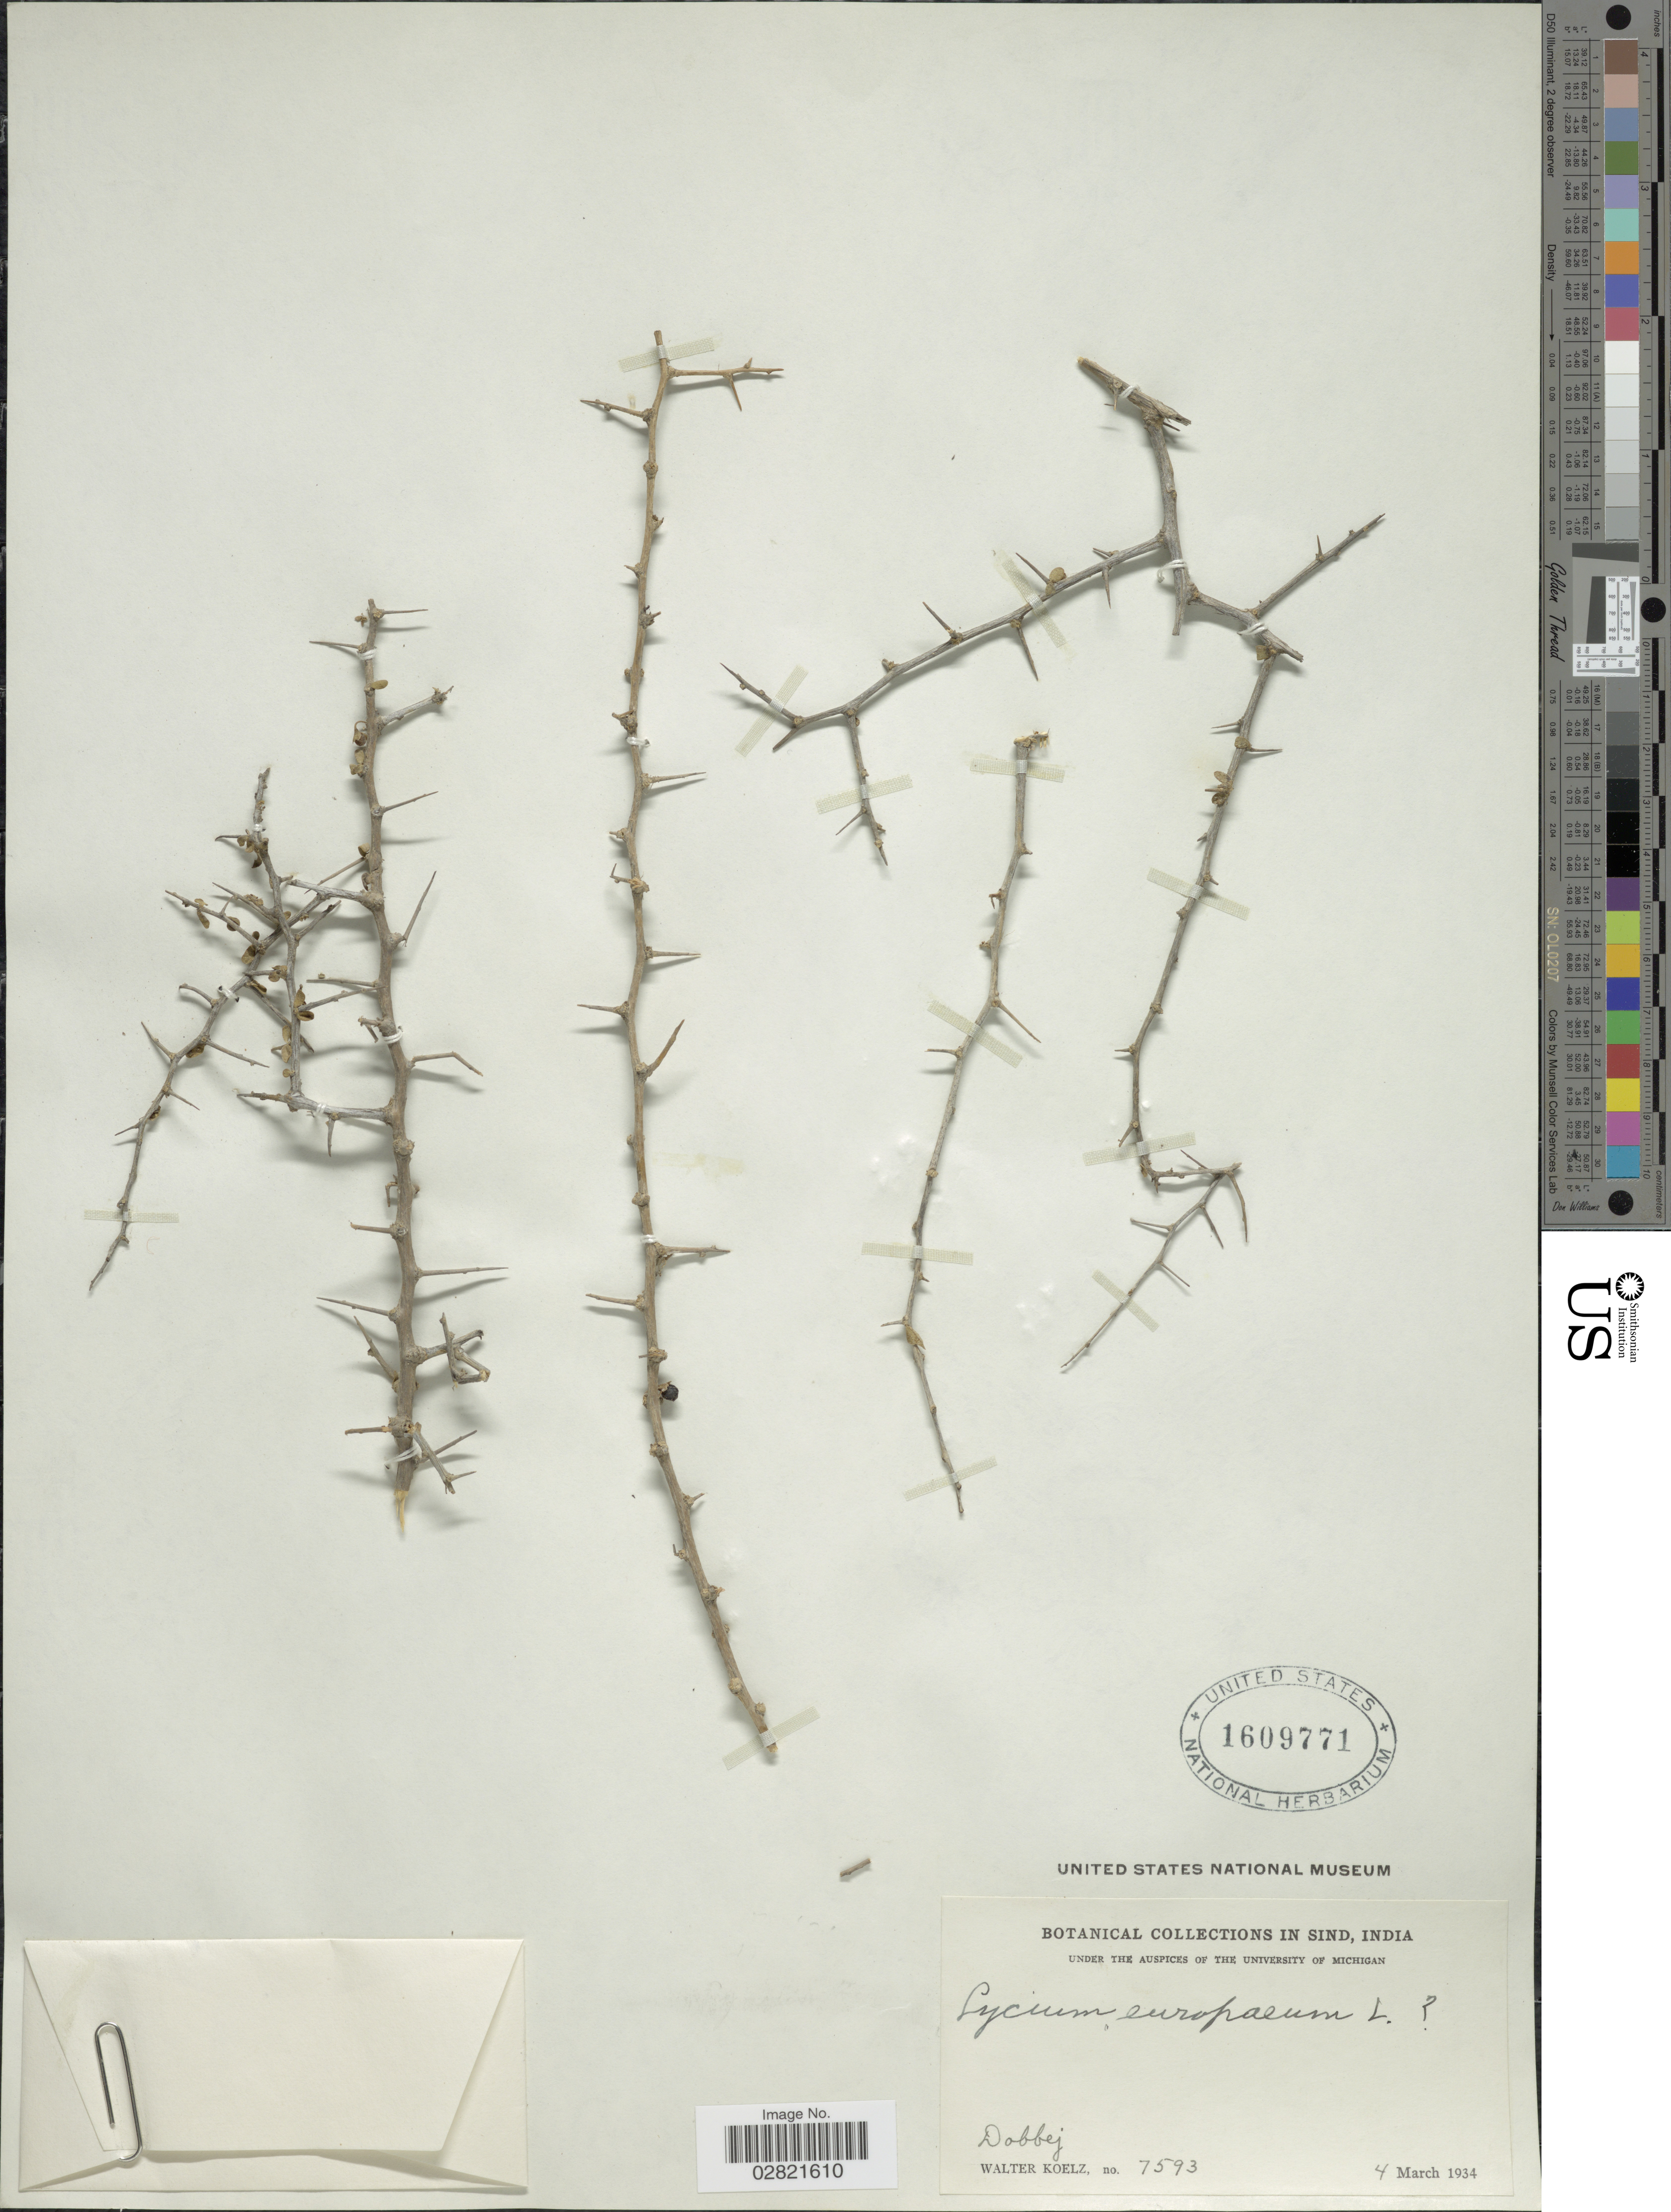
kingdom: Plantae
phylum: Tracheophyta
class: Magnoliopsida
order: Solanales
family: Solanaceae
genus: Lycium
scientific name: Lycium europaeum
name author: L.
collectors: W. N. Koelz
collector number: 7593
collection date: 1934-03-04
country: Pakistan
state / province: Sindh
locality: Sind. Dobbej.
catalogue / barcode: US 1609771